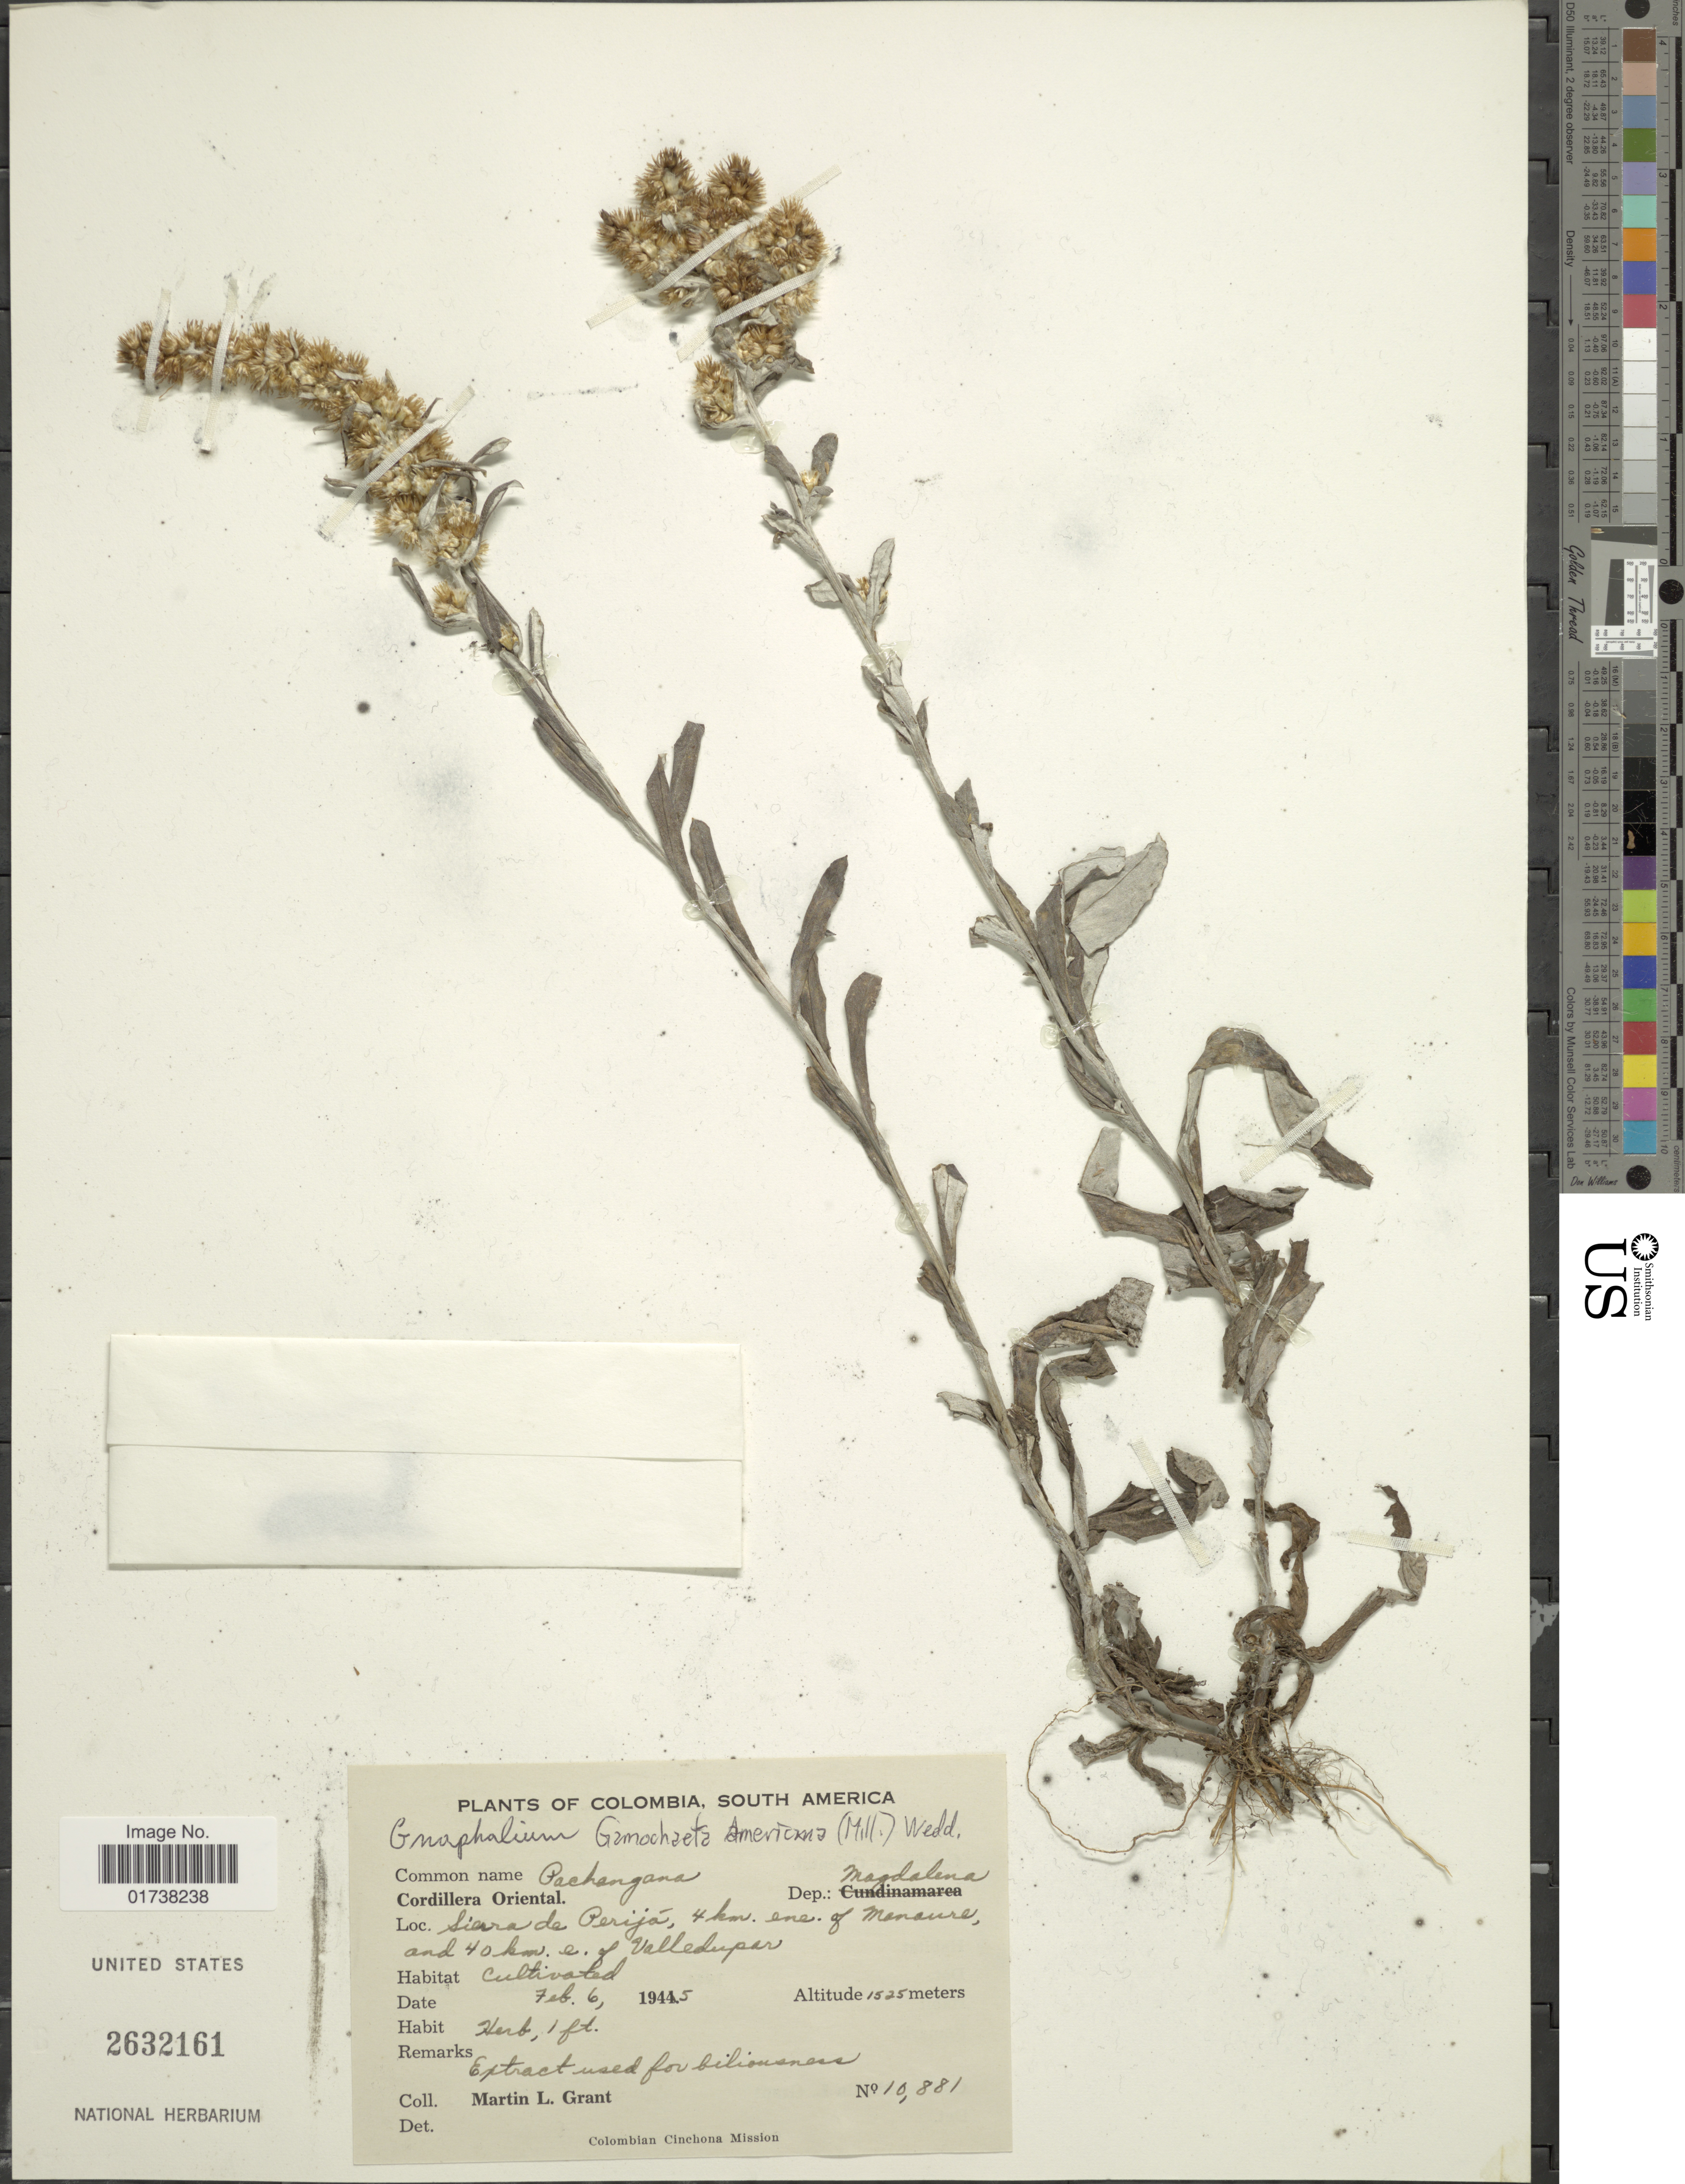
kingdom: Plantae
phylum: Tracheophyta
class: Magnoliopsida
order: Asterales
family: Asteraceae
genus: Gamochaeta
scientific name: Gamochaeta americana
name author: (Mill.) Wedd.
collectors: M. L. Grant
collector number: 10881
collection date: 1945-02-06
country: Colombia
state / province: Magdalena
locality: Dept. Magdalena, Sierra de Perija, 4 km. ene. of Manoure and 40 km e. of Valledupar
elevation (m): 1525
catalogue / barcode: US 2632161